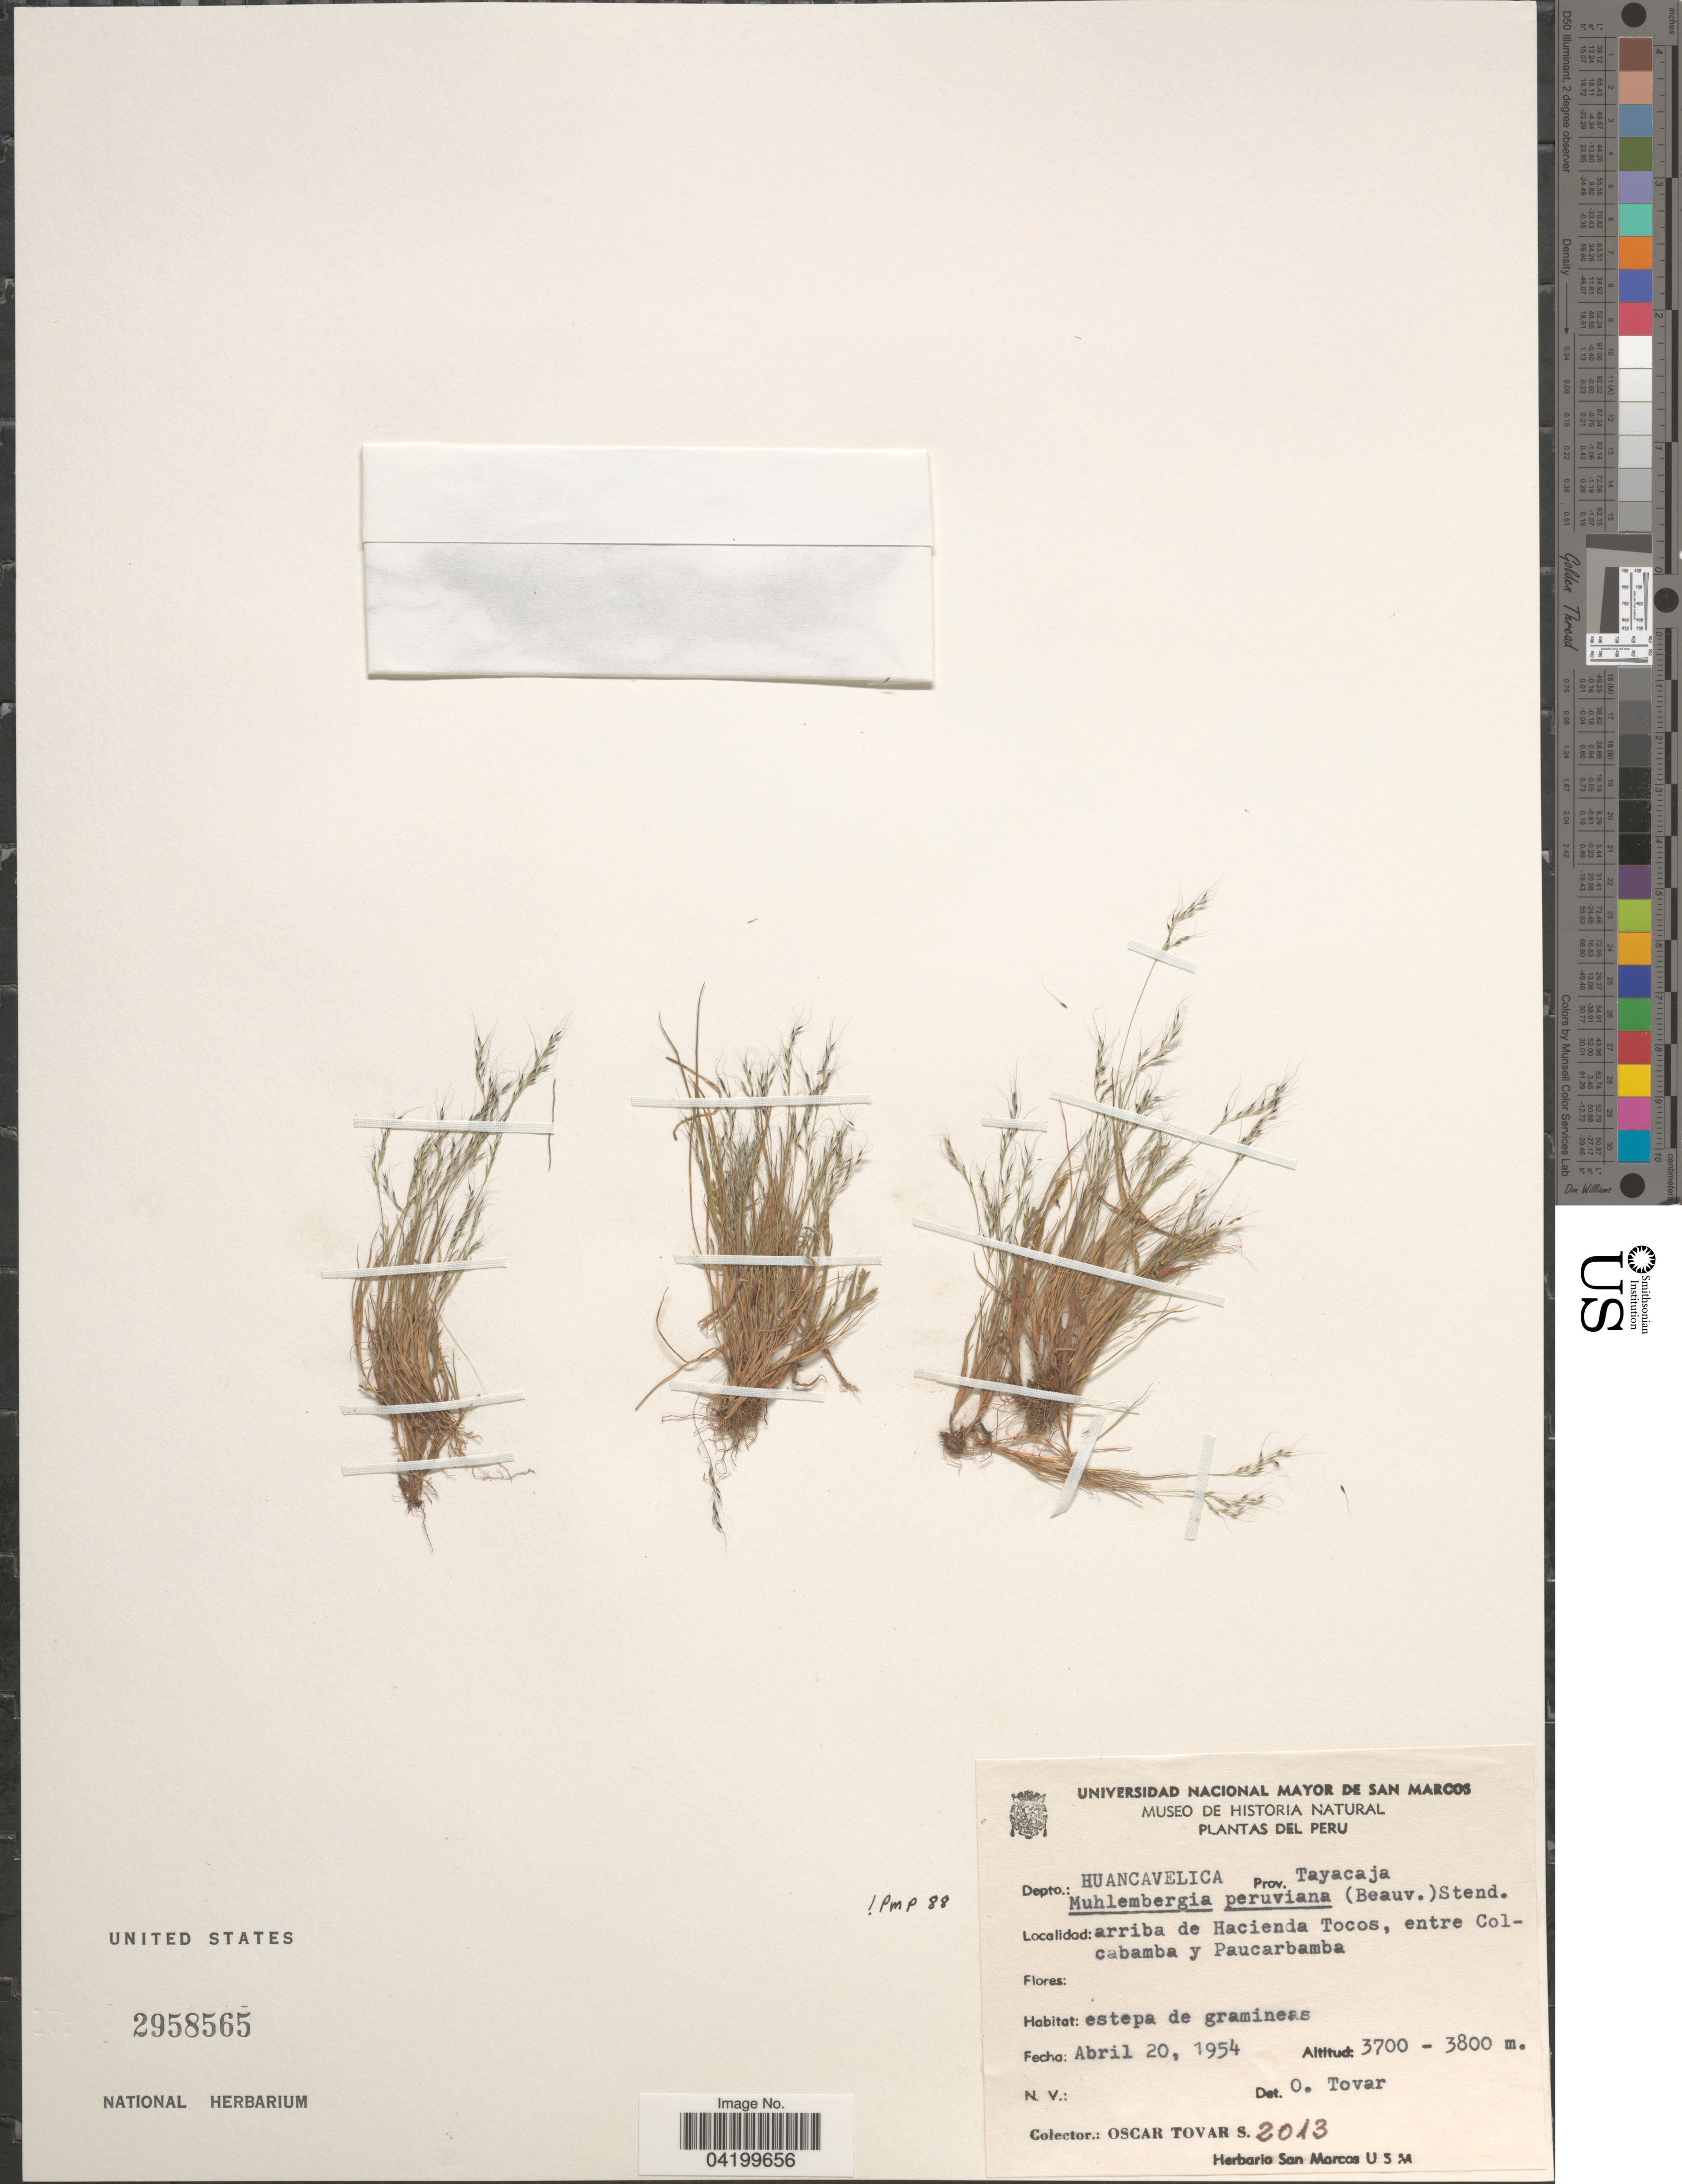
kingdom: Plantae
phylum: Tracheophyta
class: Liliopsida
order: Poales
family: Poaceae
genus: Muhlenbergia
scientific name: Muhlenbergia peruviana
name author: (P. Beauv.) Steud.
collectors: Ó. Tovar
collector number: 2013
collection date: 1954-04-20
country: Peru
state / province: Huancavelica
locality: Depto.: Huancavelica. Prov. Tayacaja. Arriba de Hacienda Tocos, entre Colcabamba y Paucarbamba.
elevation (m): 3700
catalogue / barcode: US 2958565